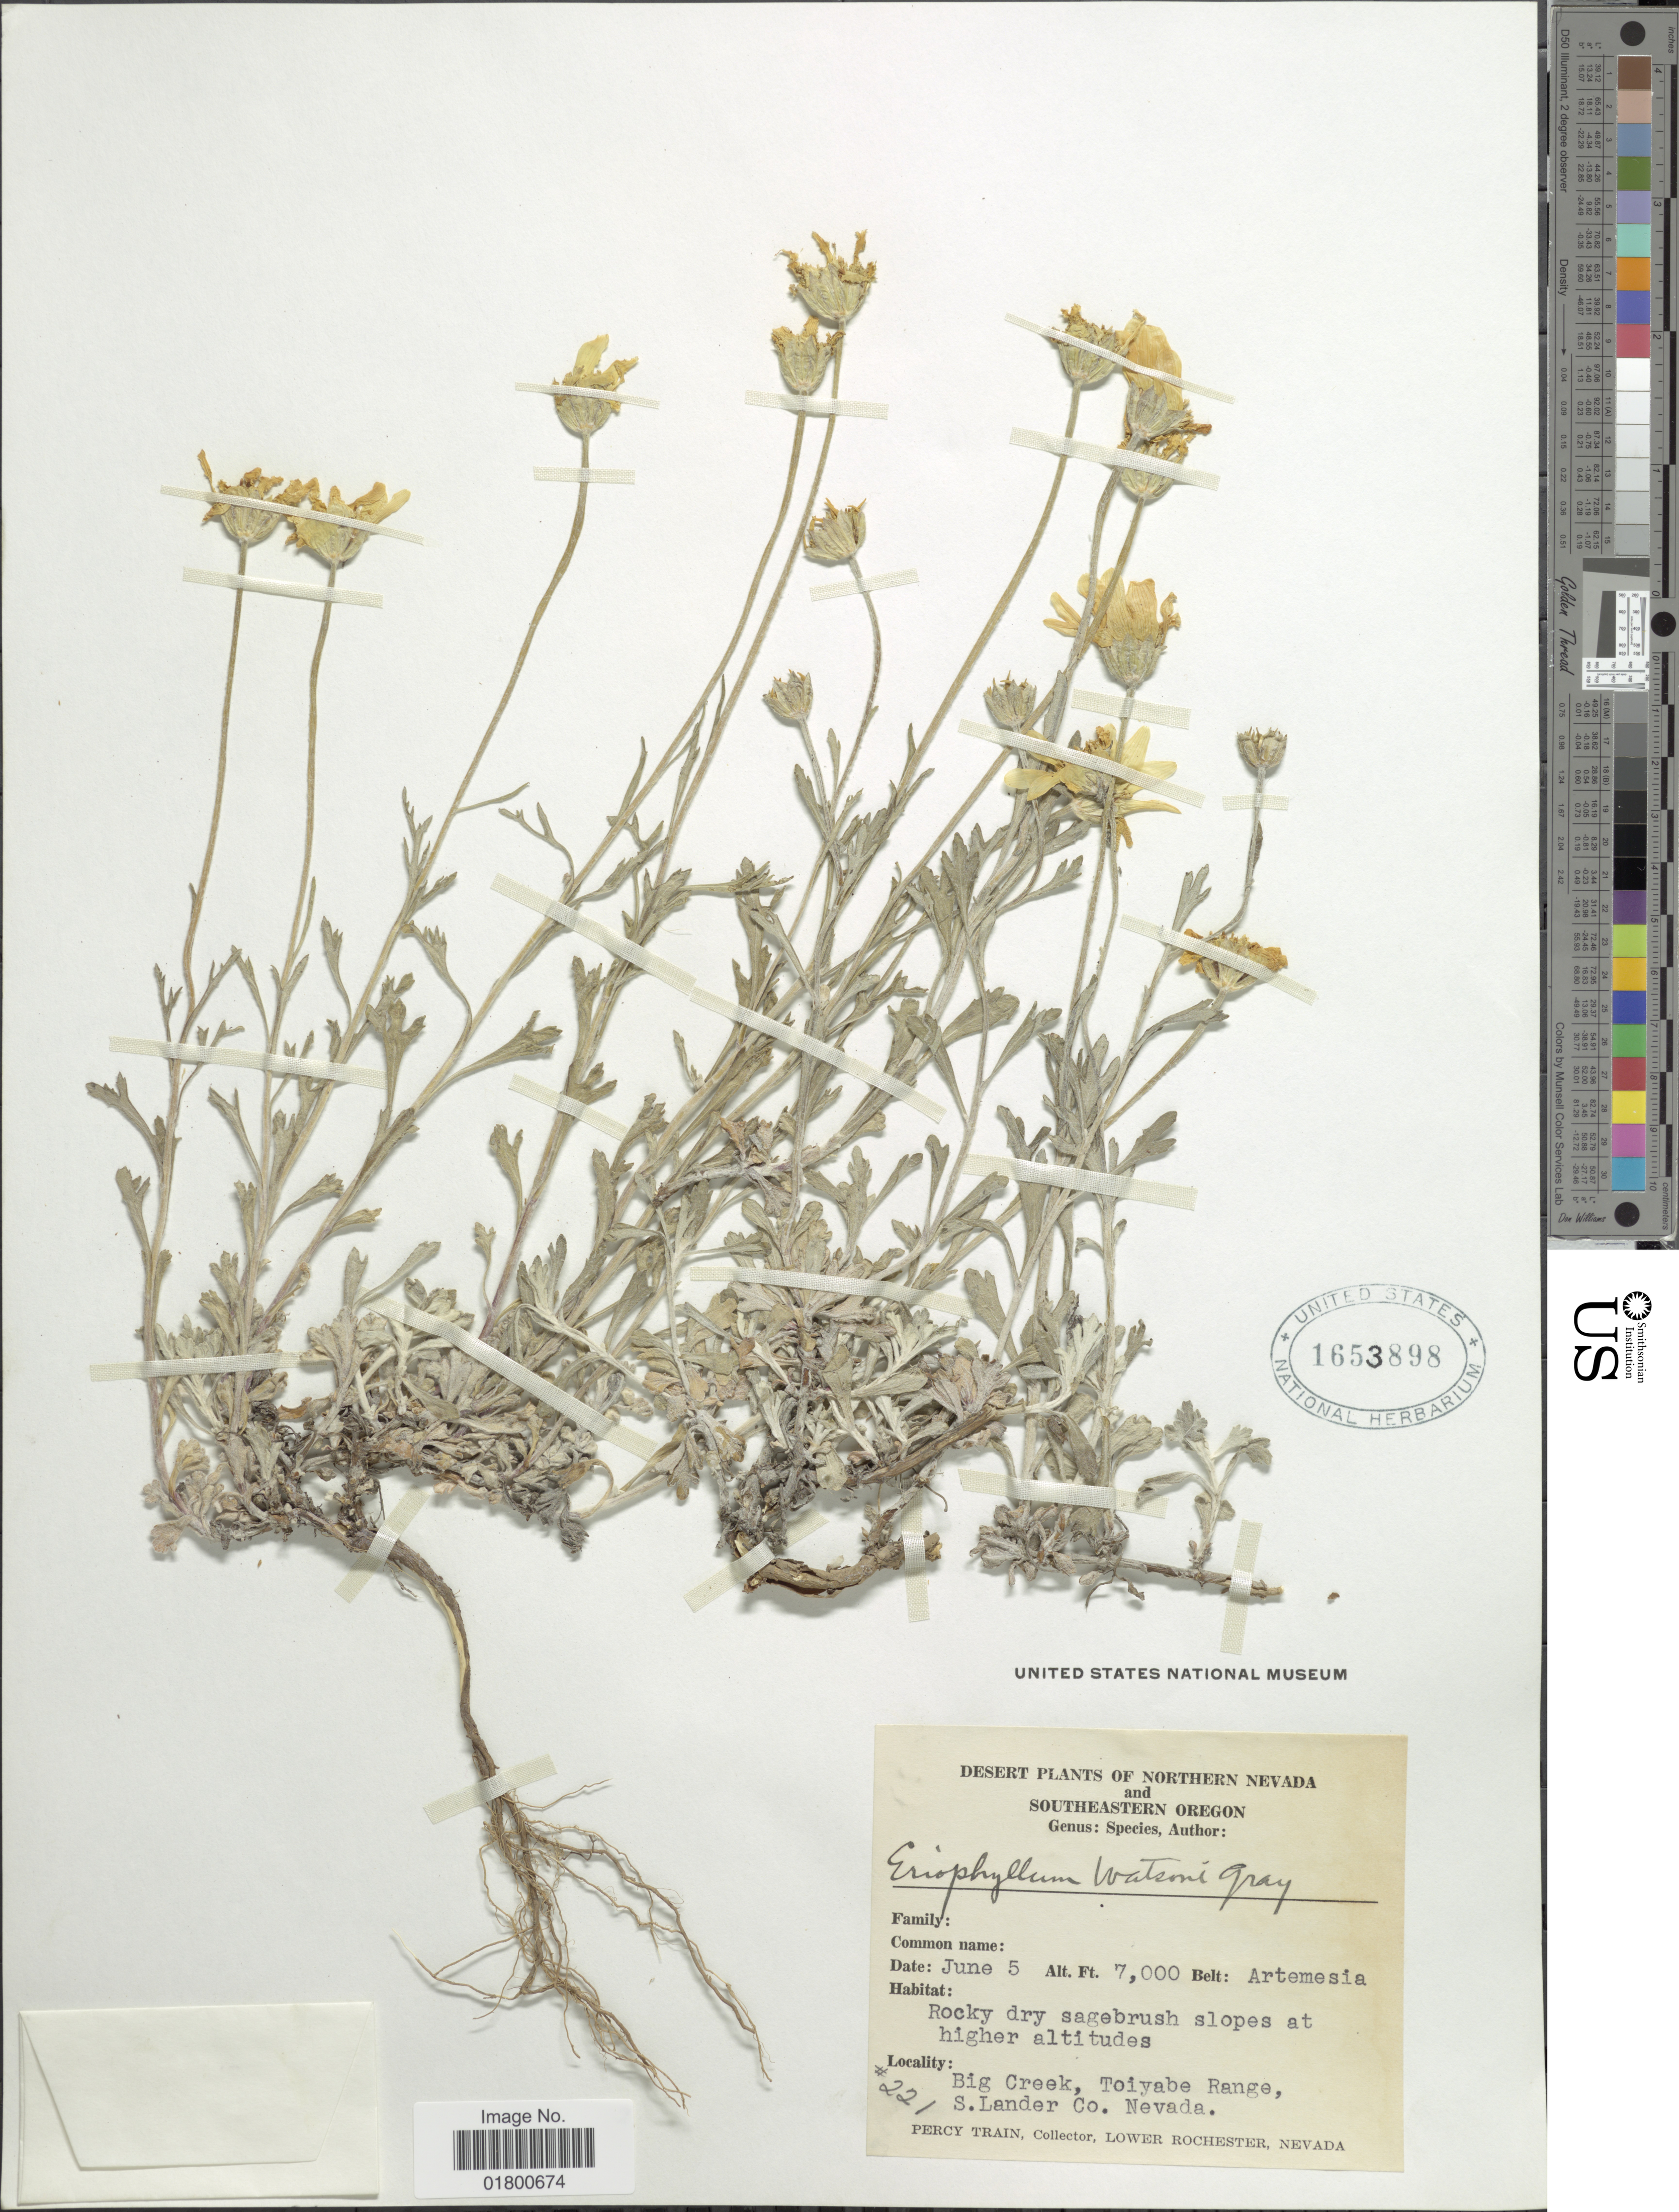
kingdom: Plantae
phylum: Tracheophyta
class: Magnoliopsida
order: Asterales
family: Asteraceae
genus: Eriophyllum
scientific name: Eriophyllum watsonii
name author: A. Gray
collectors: P. Train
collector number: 221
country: United States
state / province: Nevada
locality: Big Creek, Toiyabe Range, S. Lander Co., Nevada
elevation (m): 2134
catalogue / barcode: US 1653898